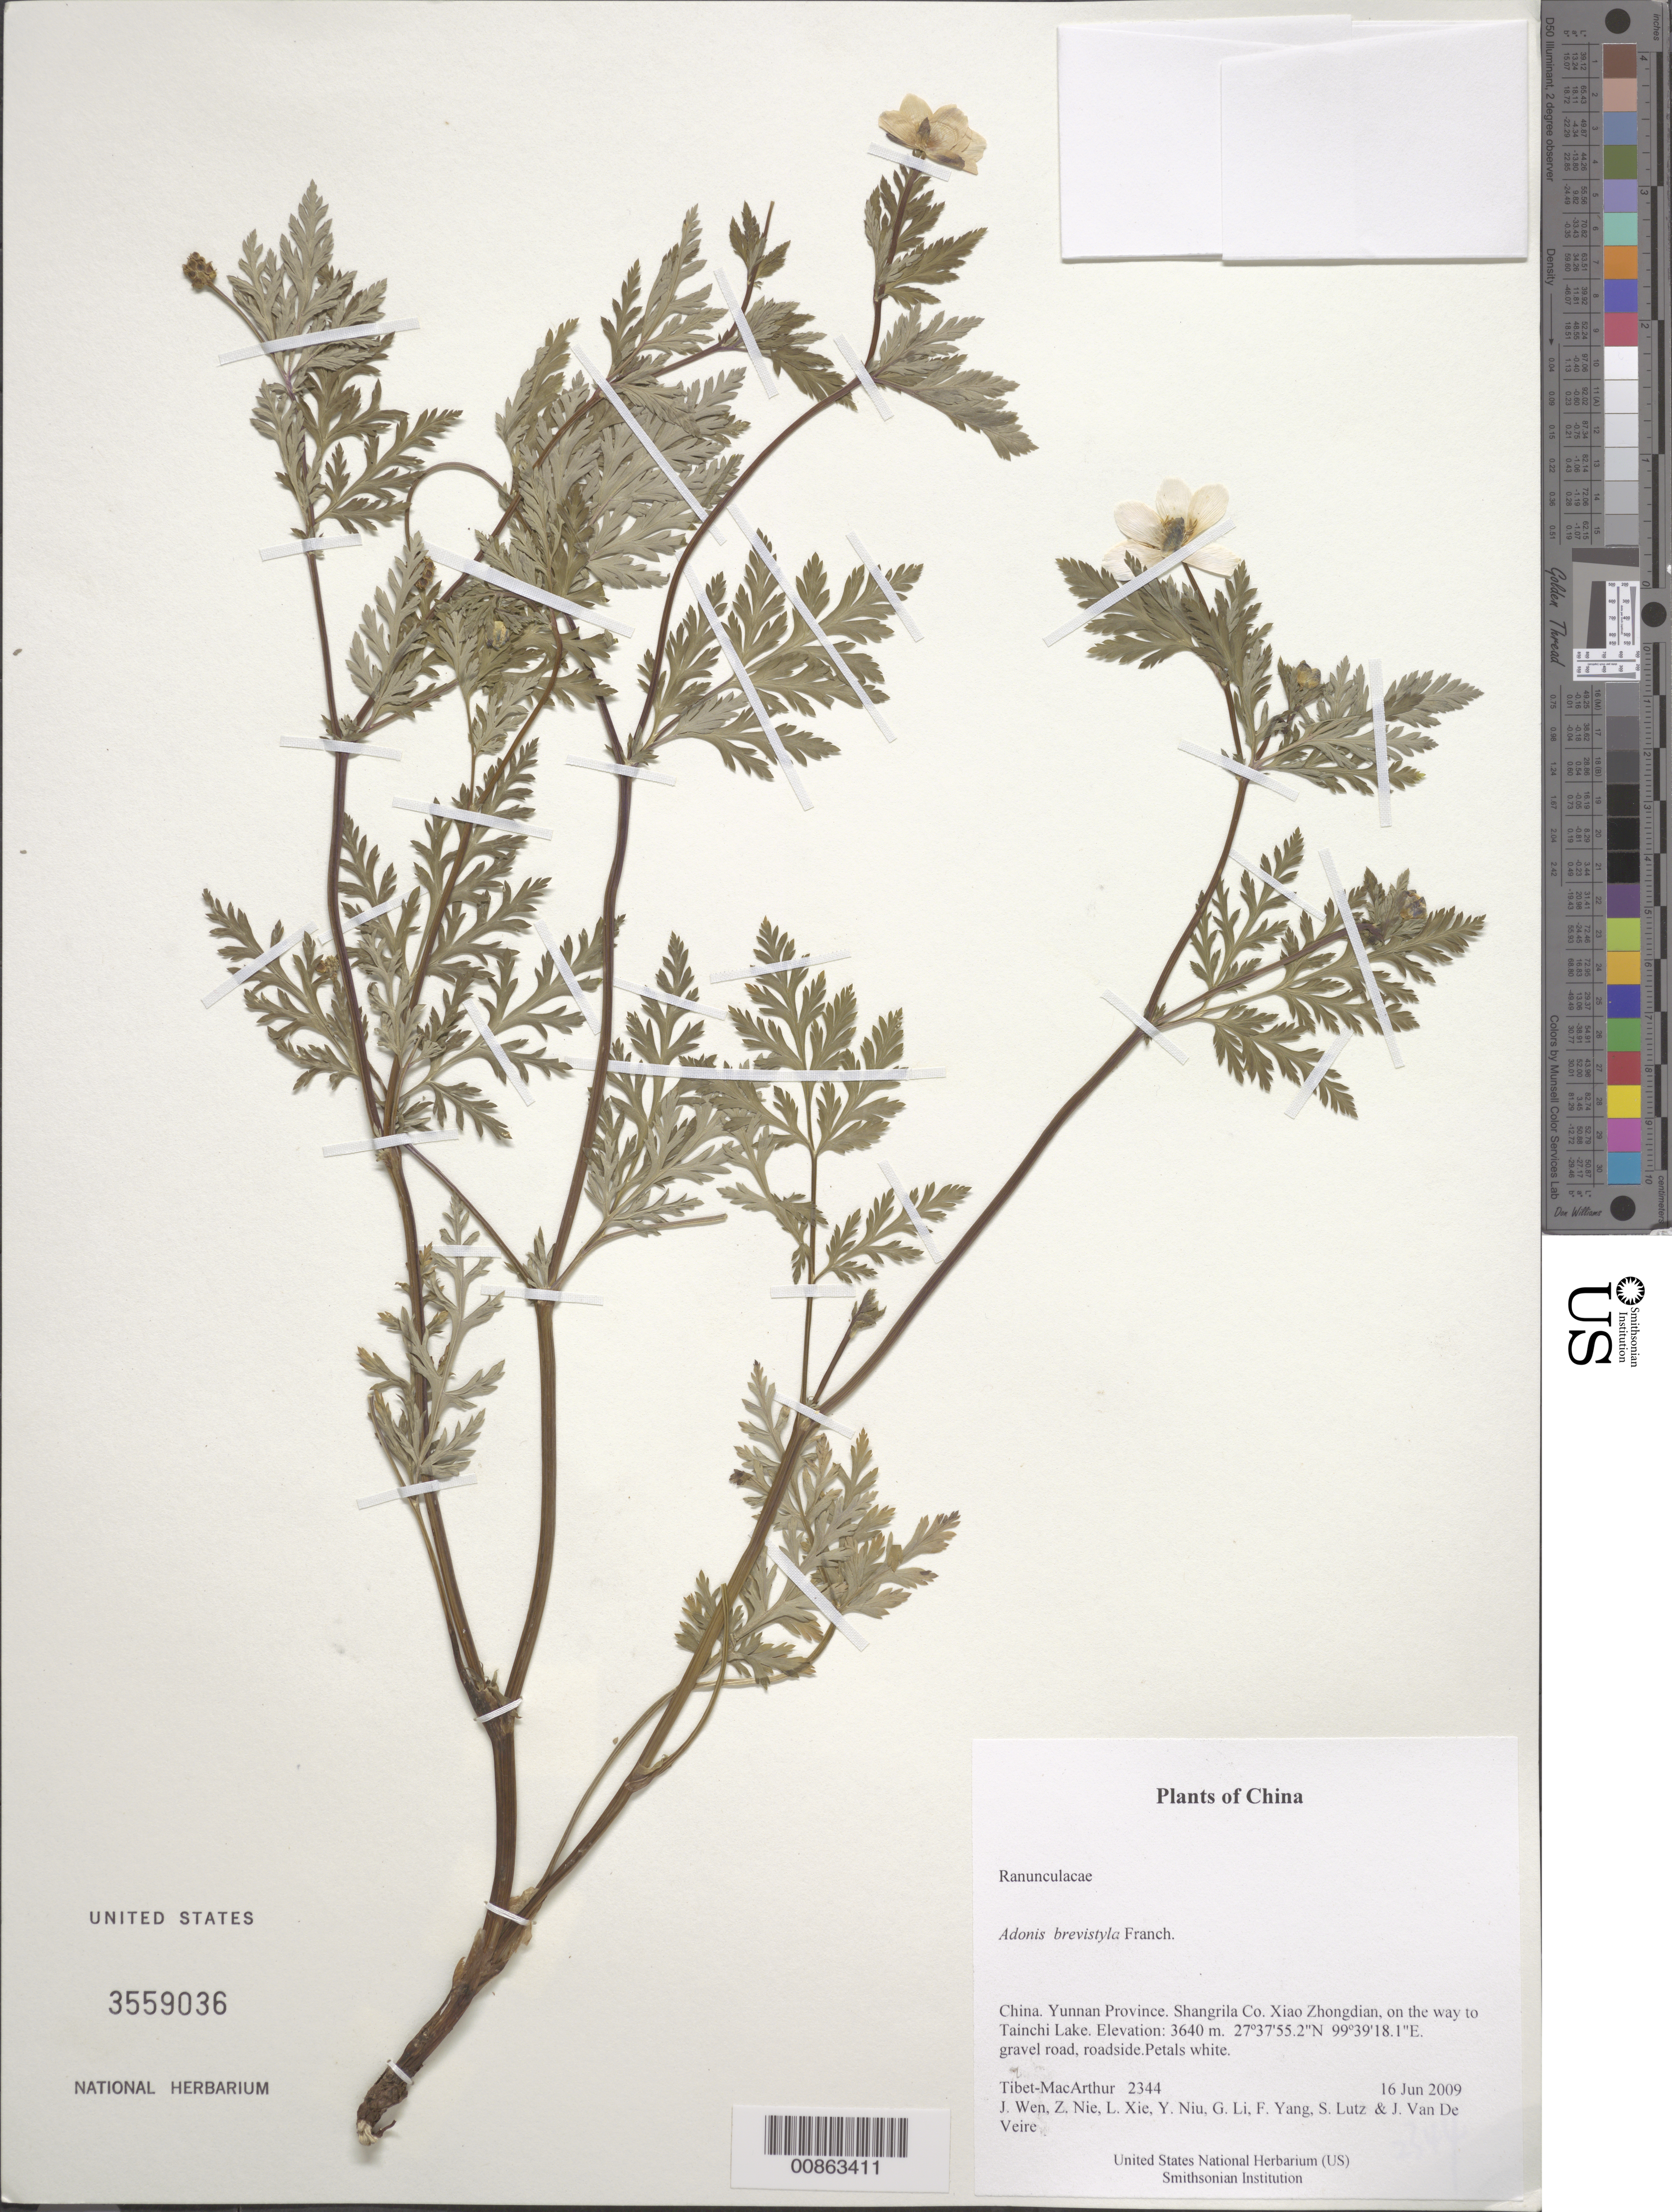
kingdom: Plantae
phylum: Tracheophyta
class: Magnoliopsida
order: Ranunculales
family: Ranunculaceae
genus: Adonis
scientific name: Adonis brevistyla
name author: Franch.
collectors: Tibet-MacArthur, J. Wen, Z. Nie, L. Xie, Y. Niu, G. Li, F. Yang, S. Lutz & J. Van De Veire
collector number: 2344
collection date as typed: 16 Jun 2009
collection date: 2009-06-16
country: China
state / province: Yunnan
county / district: Shangrila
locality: Xiao Zhongdian, on the way to Tainchi Lake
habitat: gravel road, roadside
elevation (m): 3640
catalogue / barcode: US 3559036